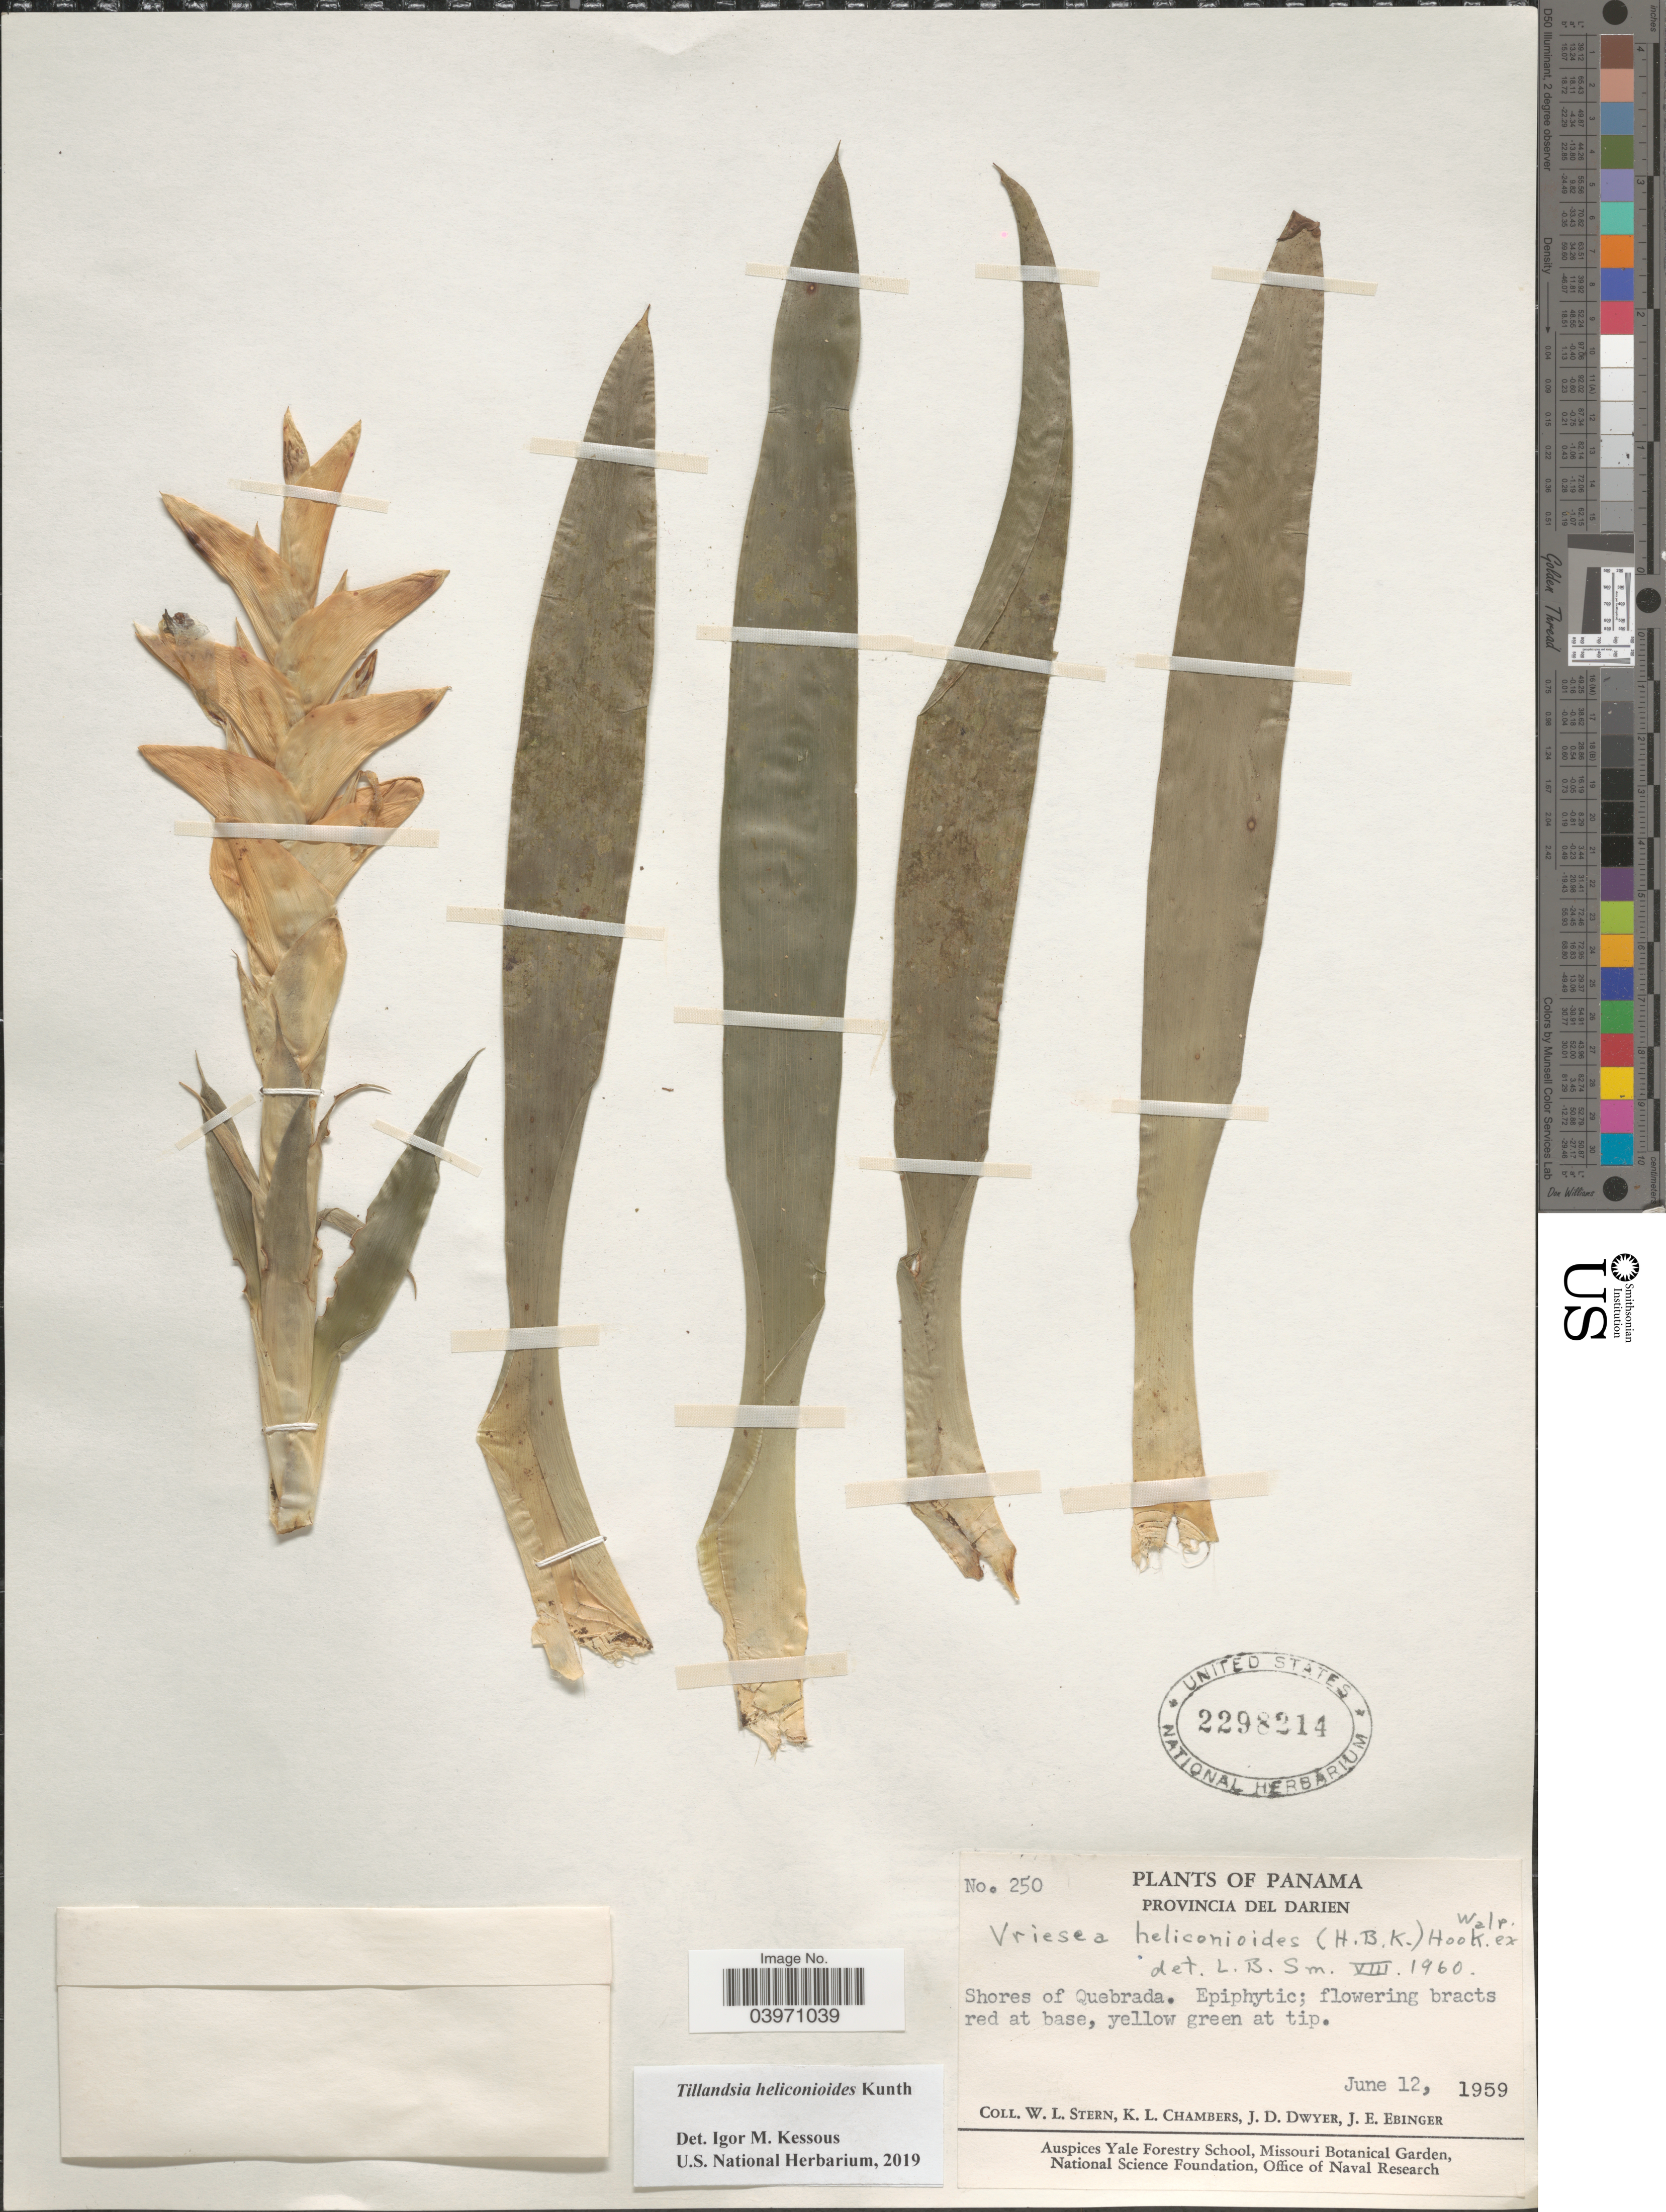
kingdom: Plantae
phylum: Tracheophyta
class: Liliopsida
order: Poales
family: Bromeliaceae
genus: Tillandsia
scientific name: Tillandsia heliconioides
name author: Kunth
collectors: W. L. Stern, K. Chambers, J. D. Dwyer & J. Ebinger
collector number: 250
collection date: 1959-06-12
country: Panama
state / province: Darien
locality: Shores of Quebrada.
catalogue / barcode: US 2298214